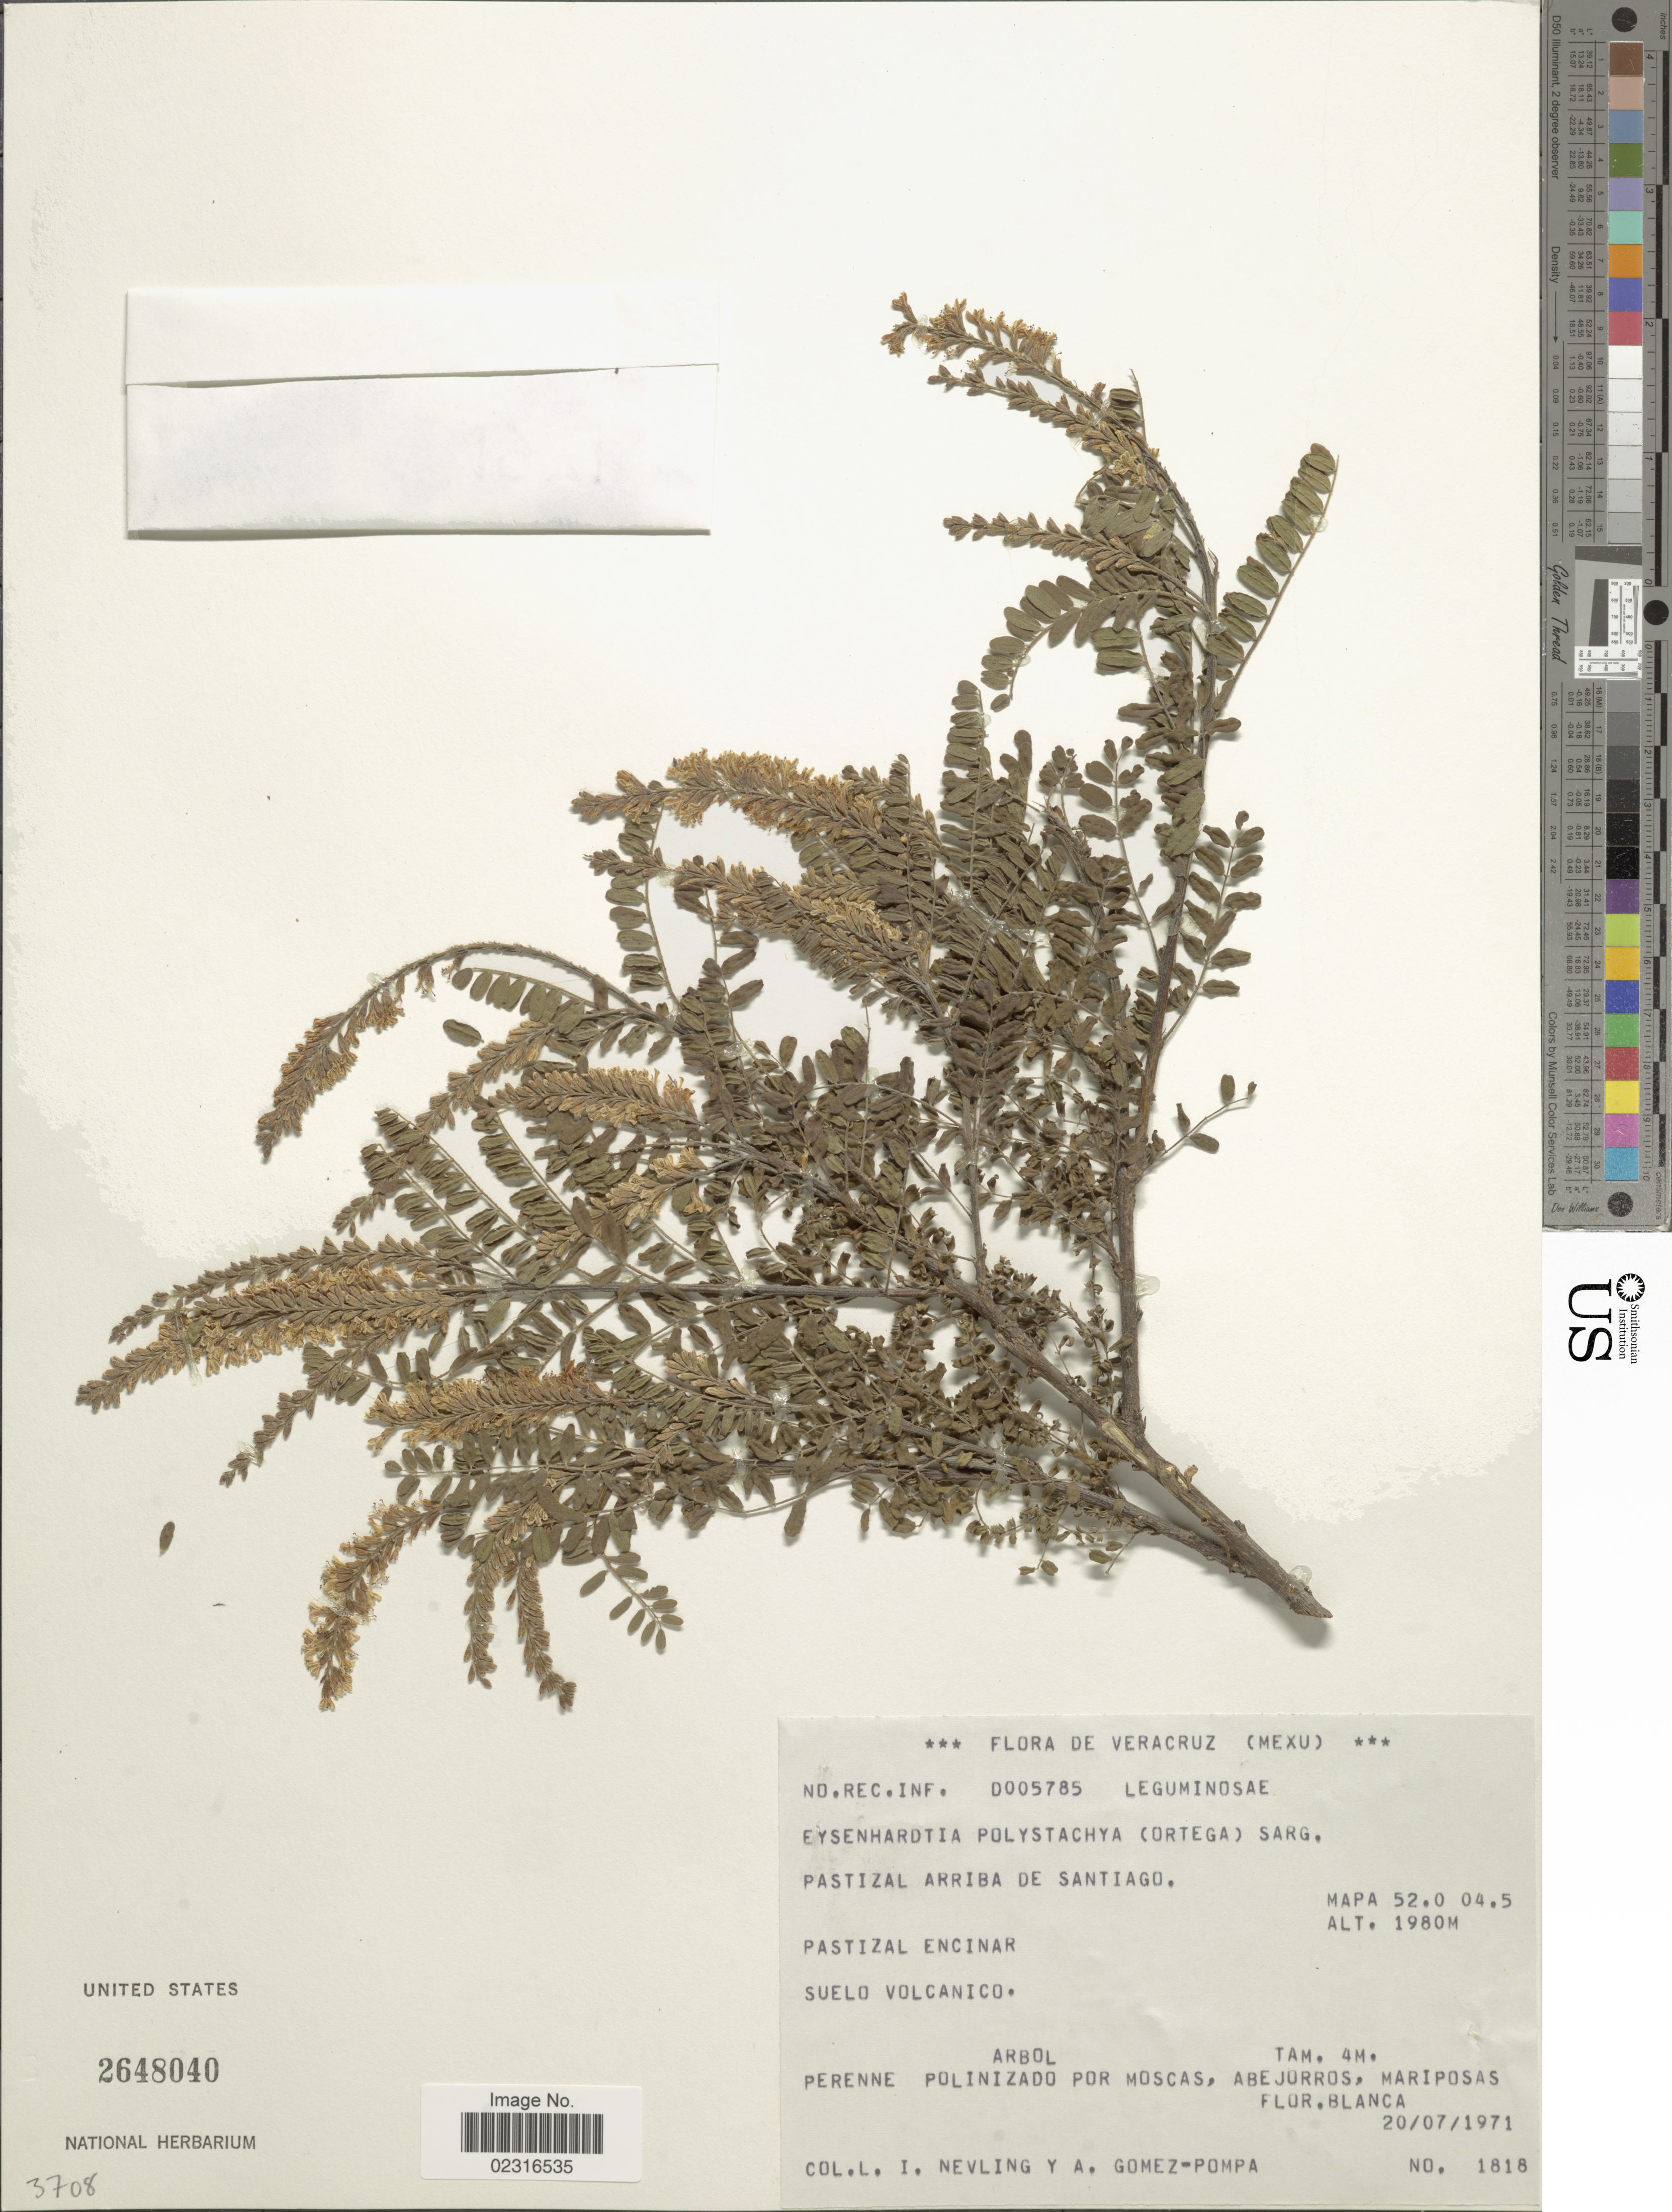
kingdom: Plantae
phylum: Tracheophyta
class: Magnoliopsida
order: Fabales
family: Fabaceae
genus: Eysenhardtia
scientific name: Eysenhardtia polystachya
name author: (Ortega) Sarg.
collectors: L. Nevling & A. Gómez Pompa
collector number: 1818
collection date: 1971-07-20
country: Mexico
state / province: Veracruz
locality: Pastizal arriba de Santiago, Pastizal Encinar, suelo volcanico.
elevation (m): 1980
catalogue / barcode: US 2648040